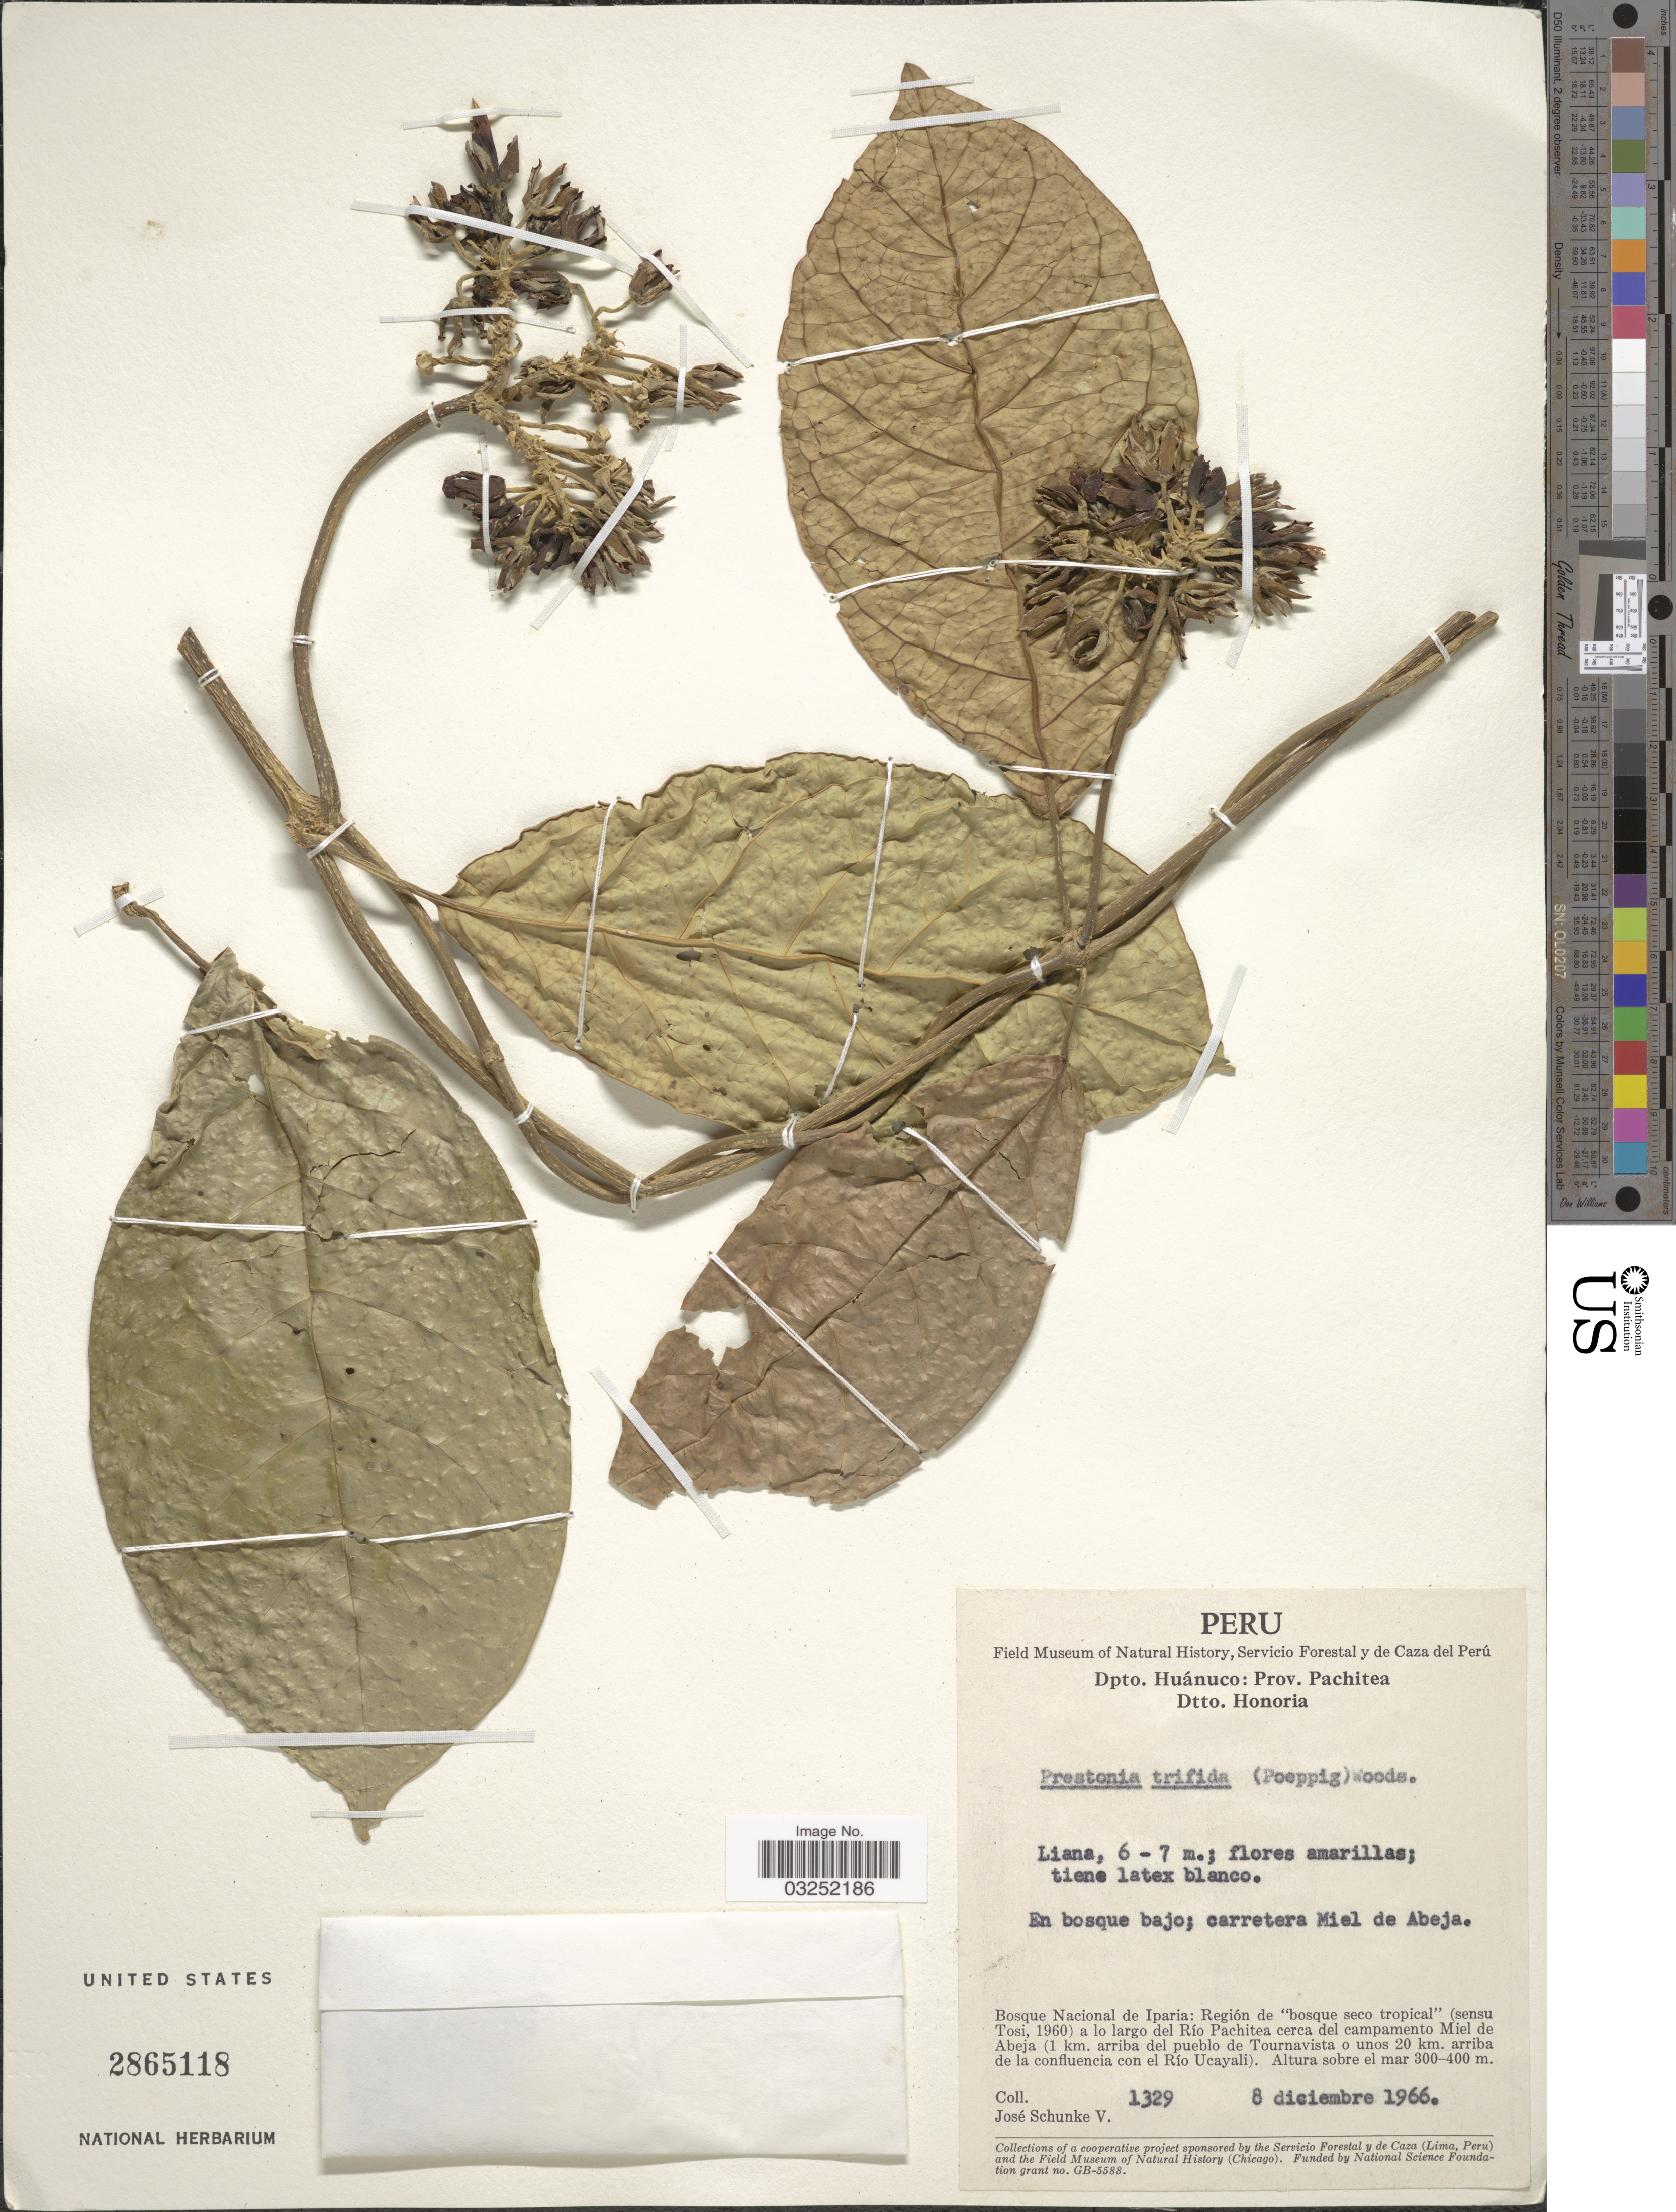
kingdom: Plantae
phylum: Tracheophyta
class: Magnoliopsida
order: Gentianales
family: Apocynaceae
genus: Prestonia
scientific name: Prestonia trifida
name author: (Poepp.) Woodson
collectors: J. Schunke Vigo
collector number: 1329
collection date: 1966-12-08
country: Peru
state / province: Huánuco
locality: Dpto. Huánuco: Prov. Pachitea, Dtto. Honoria, Bosque Nacional de Iparia: Región de "bosque seco tropical" (sensu Tosi, 1960) a lo largo del Río Pachitea cerca del campamento Miel de Abeja (1 km. arriba del pueblo de Tournavista o unos 20 km. arriba de la confluencia con el Río Ucayali), carretera Miel de Abeja.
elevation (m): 300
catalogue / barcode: US 2865118